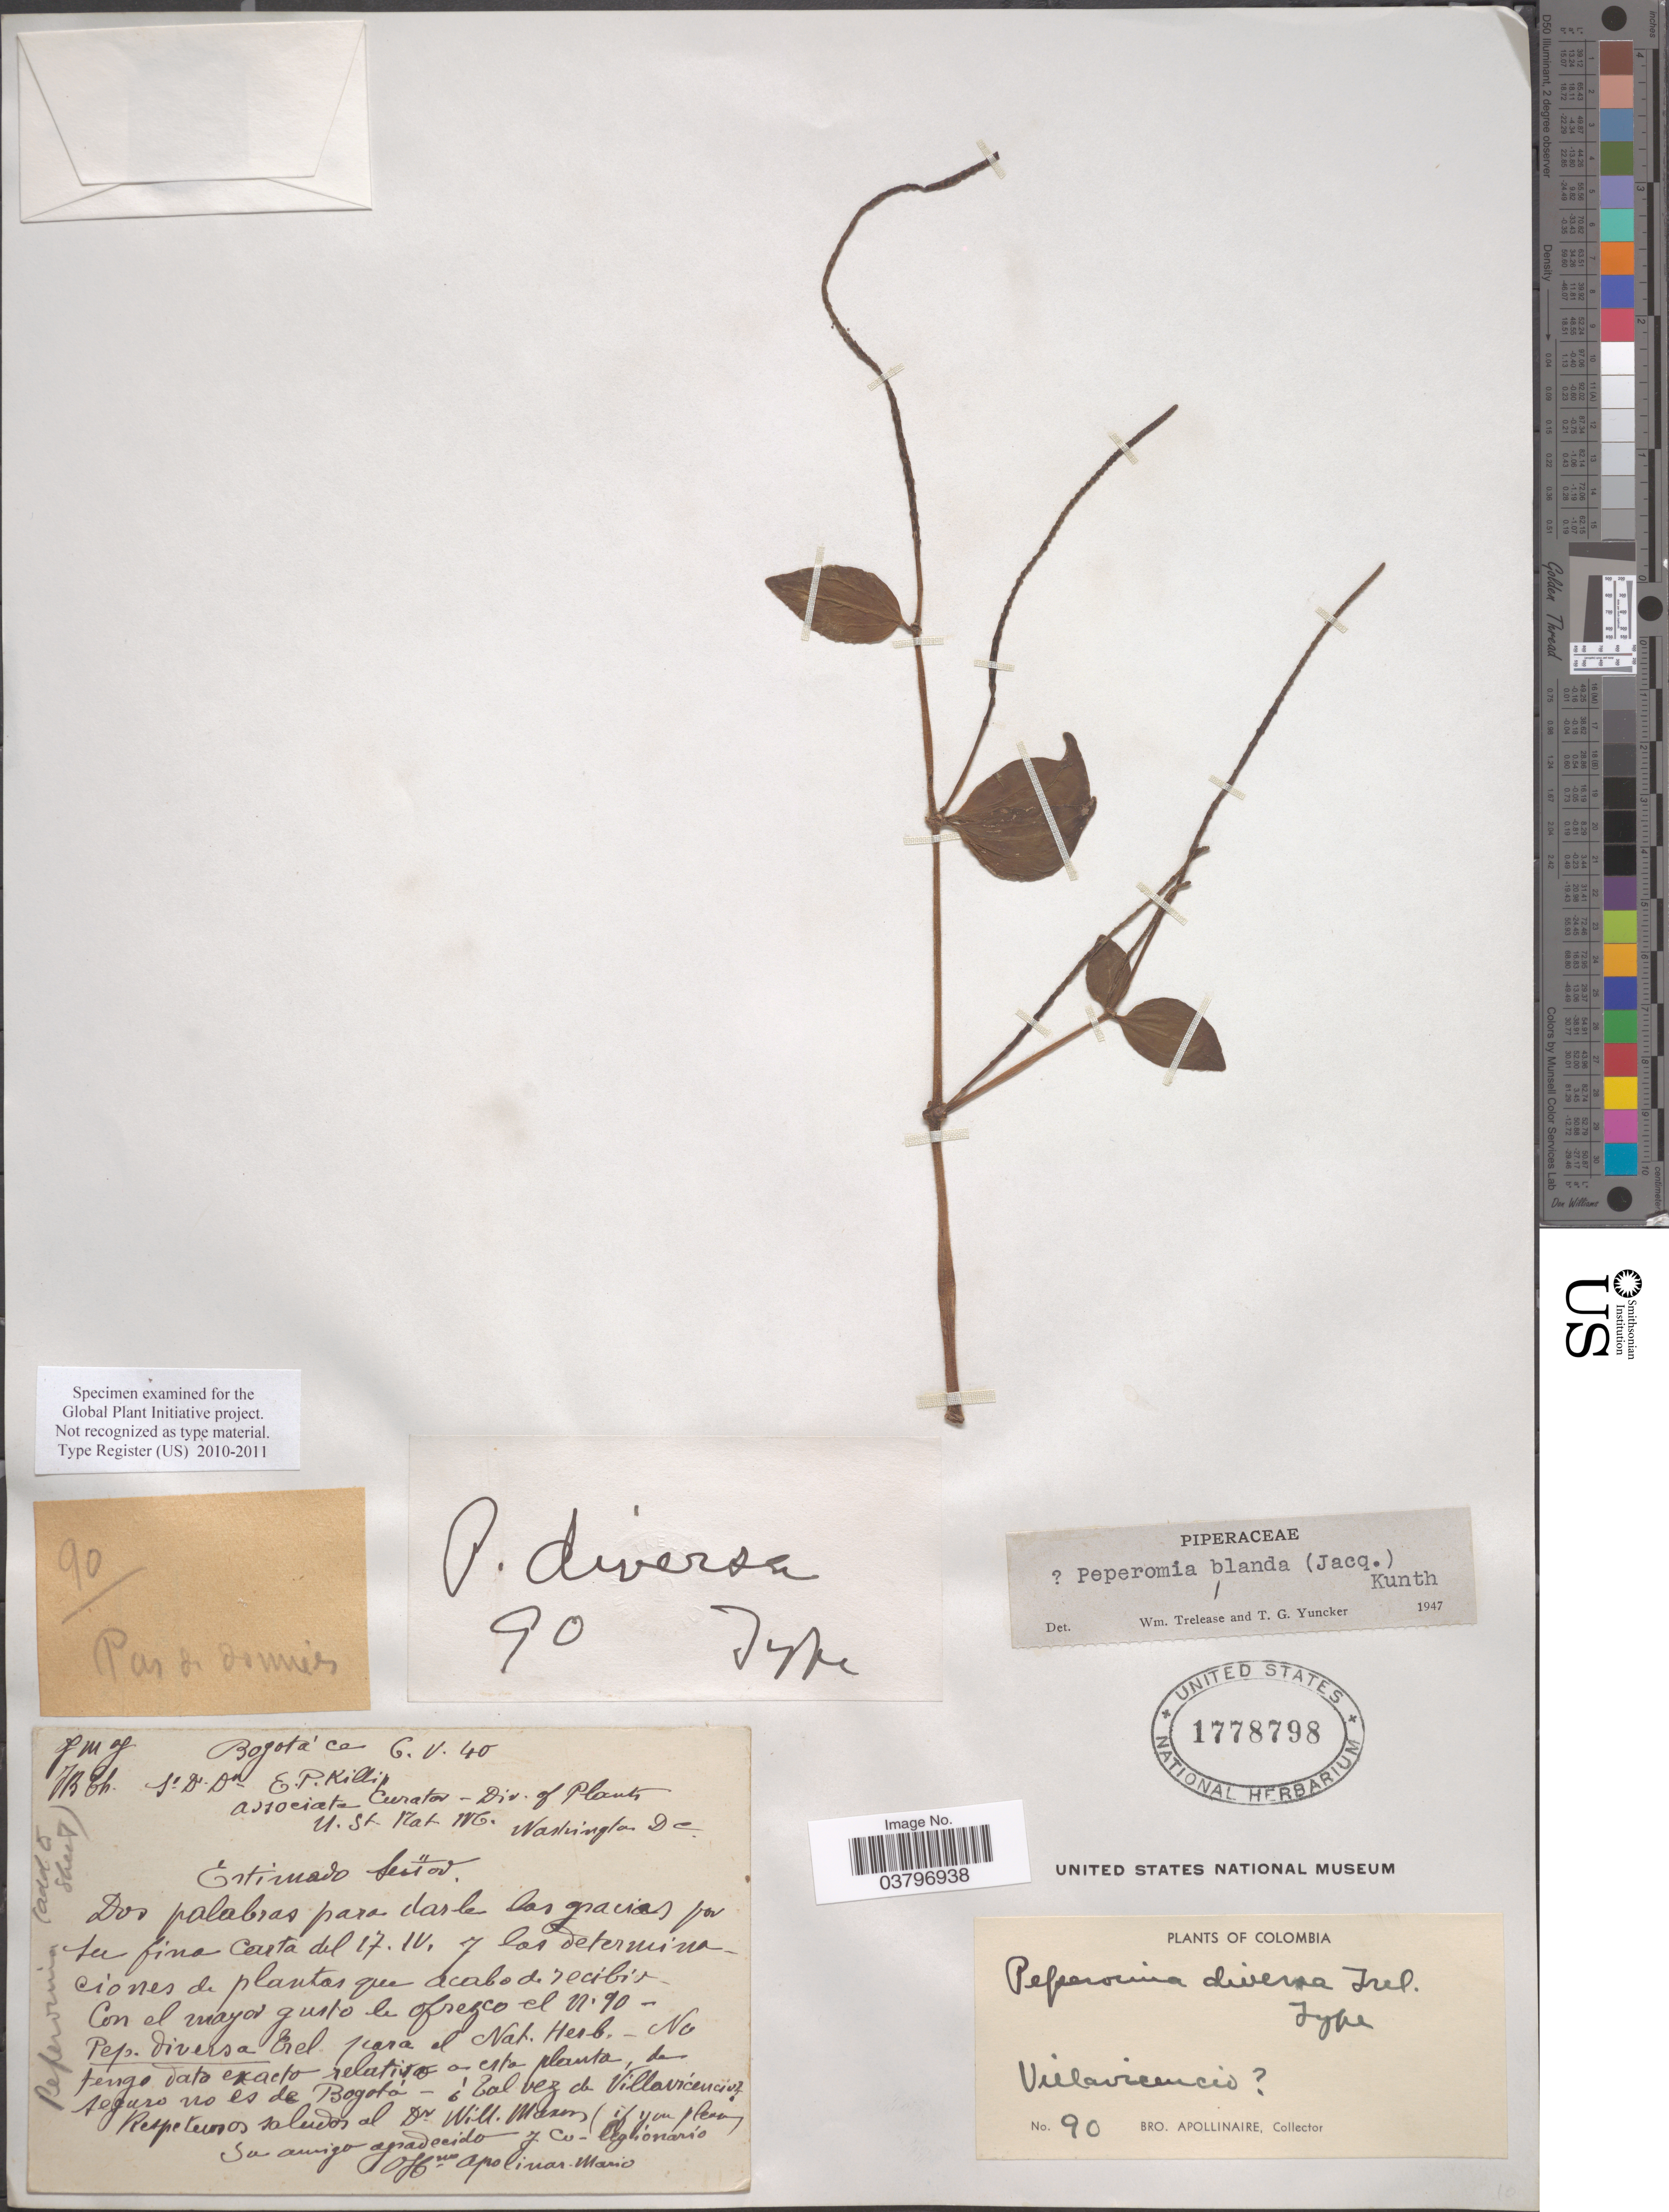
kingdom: Plantae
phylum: Tracheophyta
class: Magnoliopsida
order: Piperales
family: Piperaceae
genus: Peperomia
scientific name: Peperomia blanda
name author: (Jacq.) Kunth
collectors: Bro. Apollinaire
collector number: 90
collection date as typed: Transcribed d/m/y: 6/5/40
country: Colombia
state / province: Bogota D.C.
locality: Bogotá ce Villavicencio.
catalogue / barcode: US 1778798